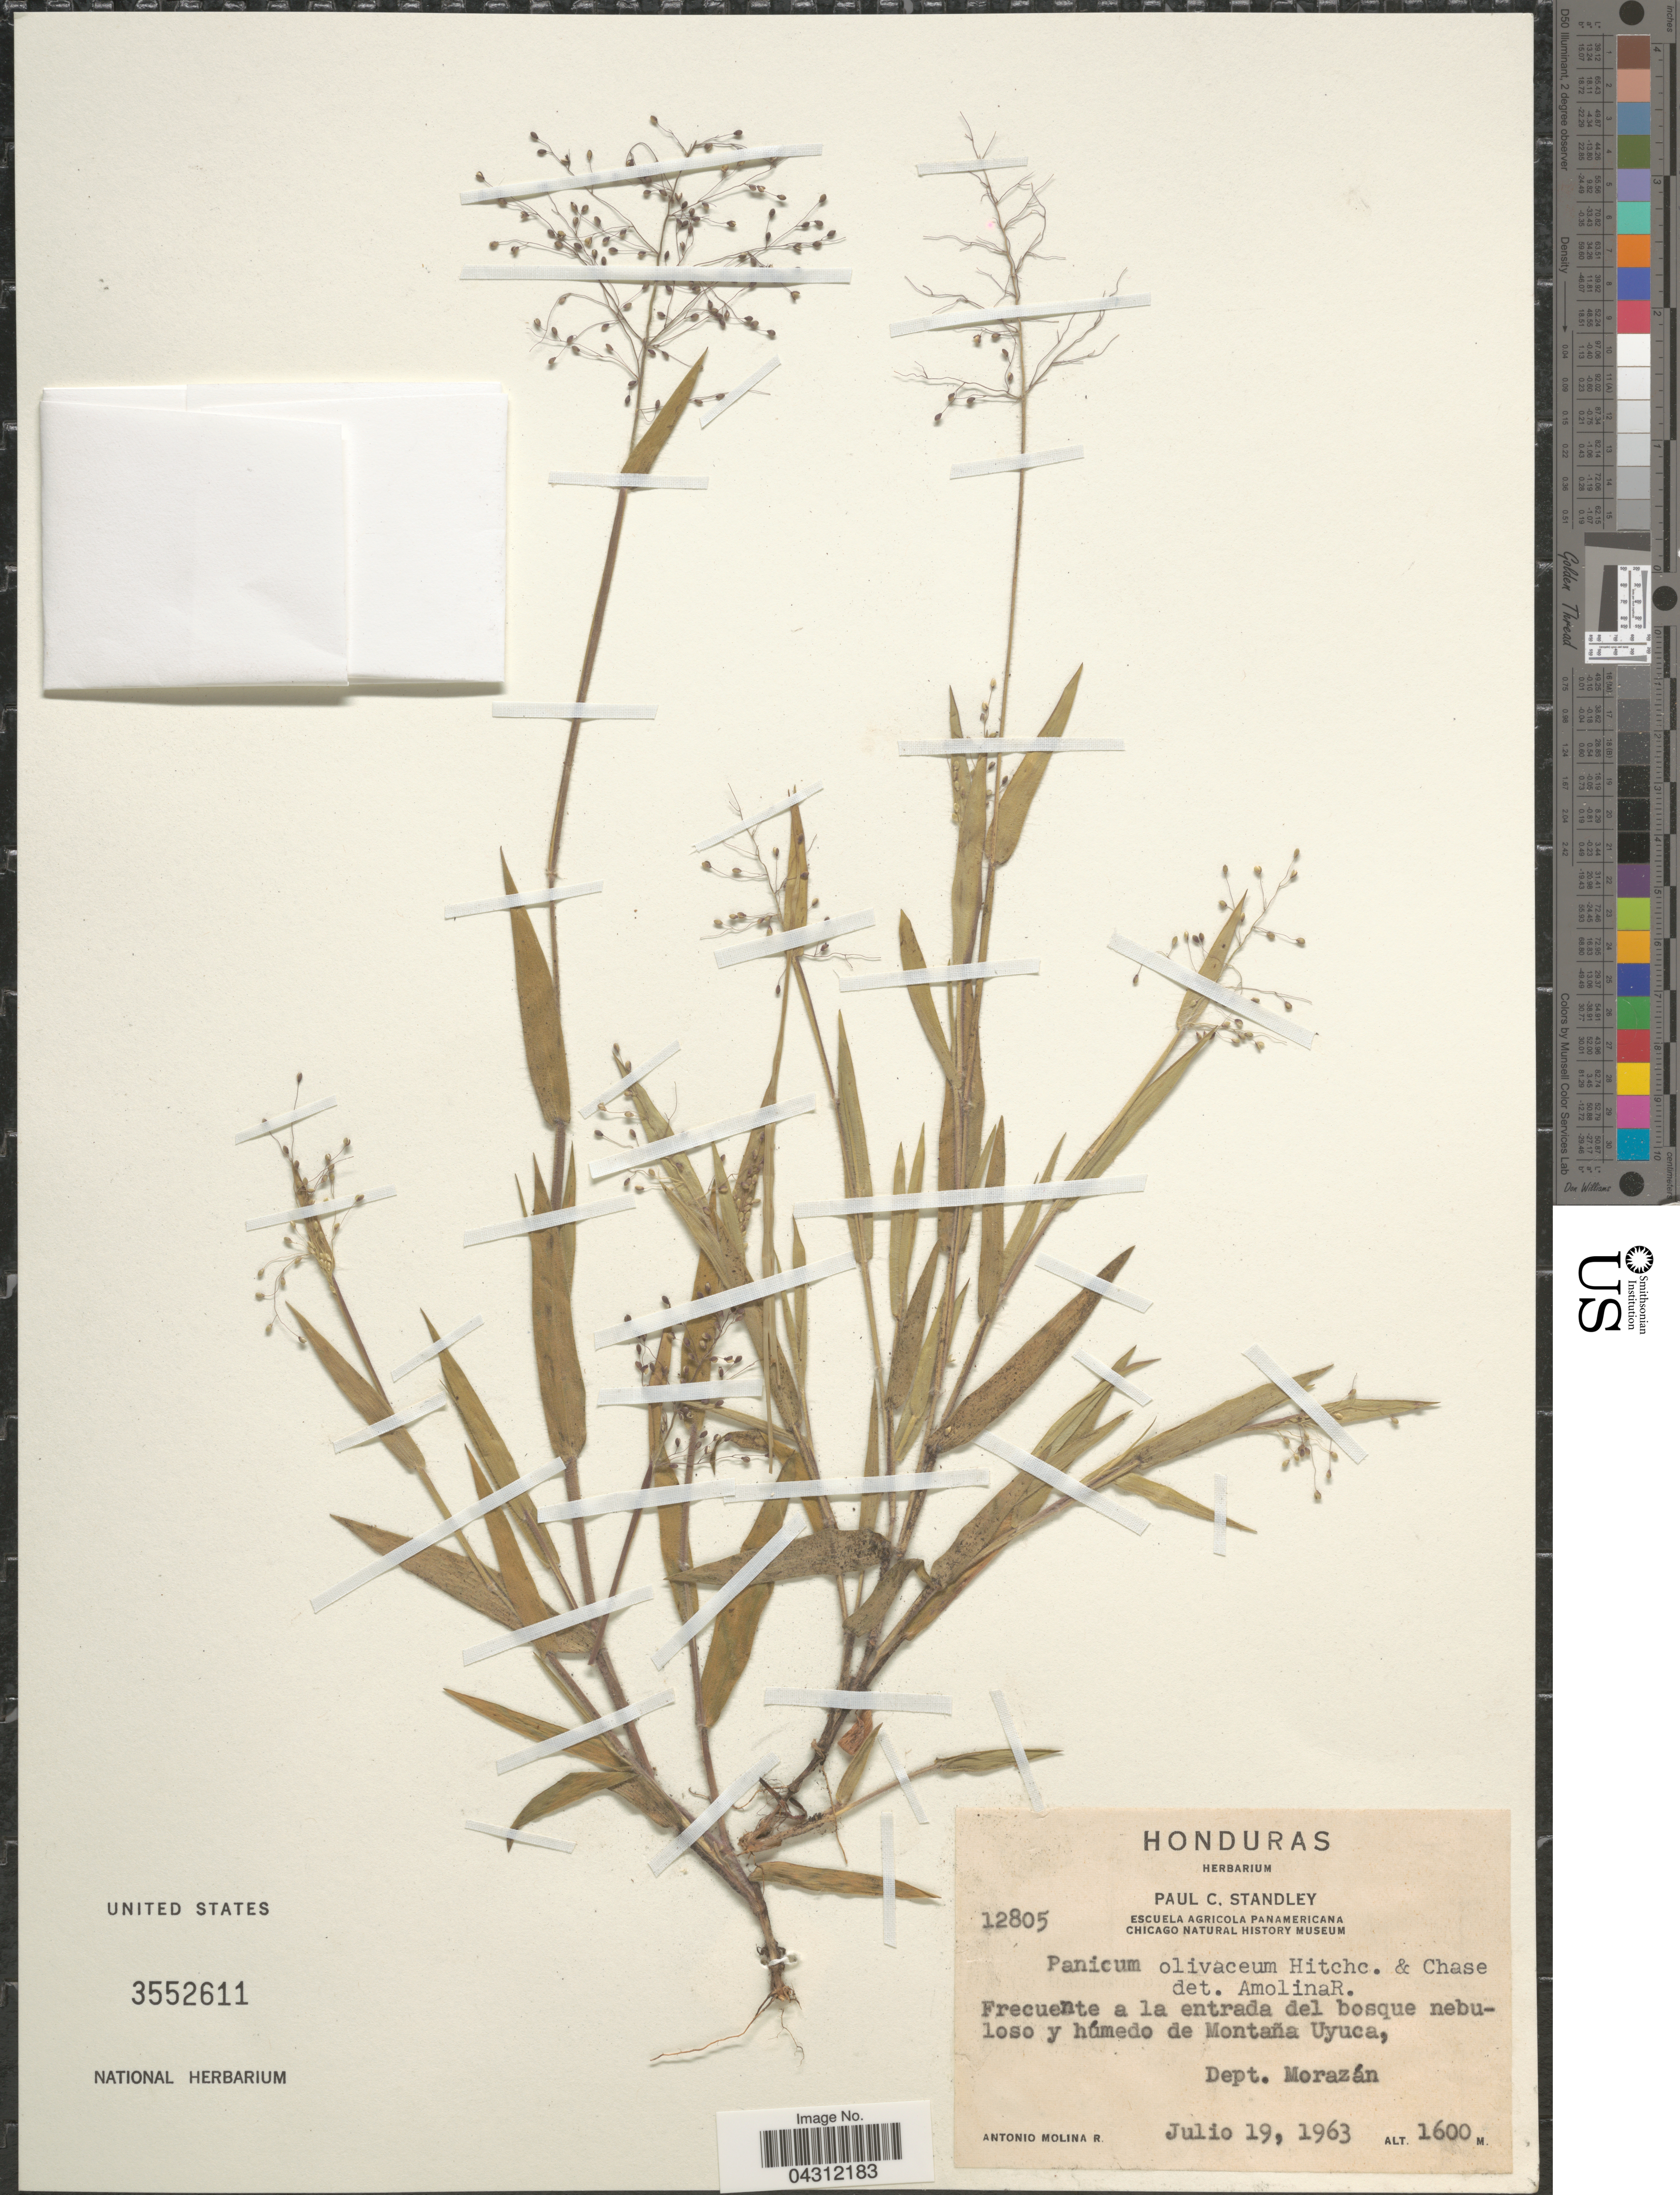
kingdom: Plantae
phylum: Tracheophyta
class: Liliopsida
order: Poales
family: Poaceae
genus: Dichanthelium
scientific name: Dichanthelium acuminatum var. acuminatum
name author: (Sw.) Gould & C.A. Clark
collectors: A. Molina R.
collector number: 12805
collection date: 1963-07-19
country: Honduras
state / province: Fco. Morazán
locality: Frecuente a la entrada del bosque nebuloso u húmedo de Montaña Uyuca, Dept. Morazán.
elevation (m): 1600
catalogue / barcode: US 3552611